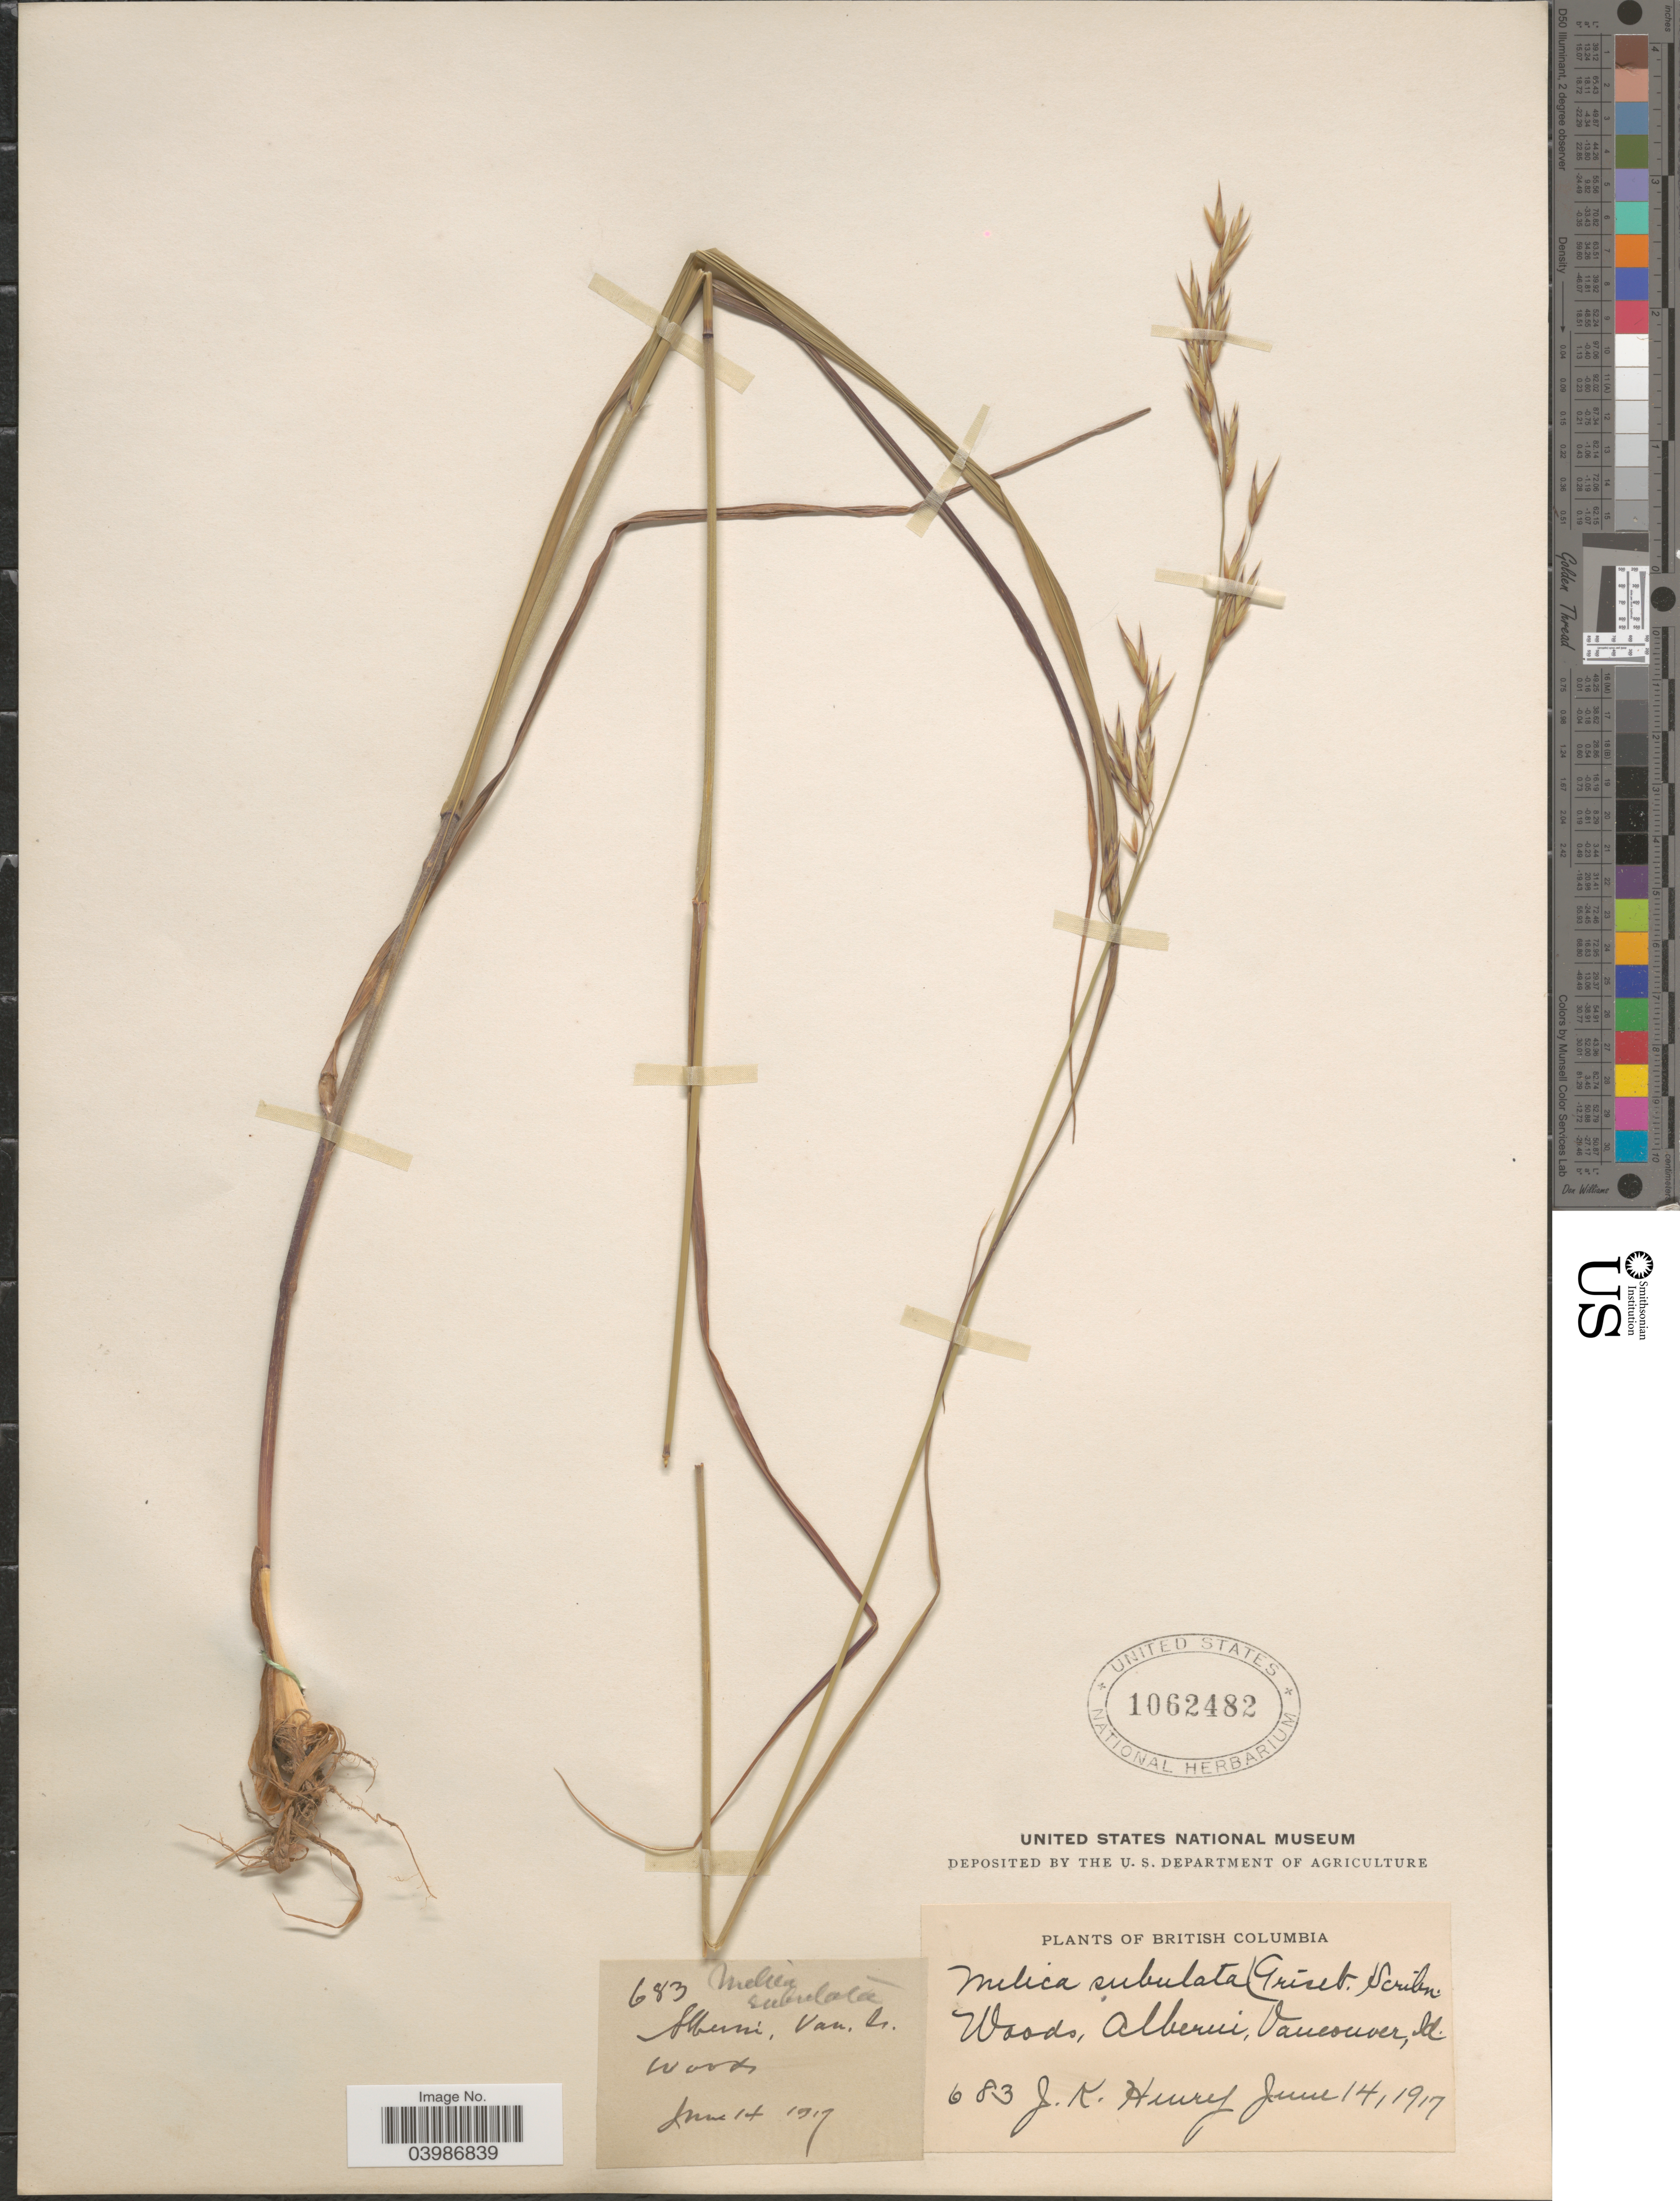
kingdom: Plantae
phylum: Tracheophyta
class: Liliopsida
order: Poales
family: Poaceae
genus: Melica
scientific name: Melica subulata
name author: (Griseb.) Scribn.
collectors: J. K. Henry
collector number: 683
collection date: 1917-06-14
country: Canada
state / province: British Columbia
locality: Woods, Alberni, Vancouver Id.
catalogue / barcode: US 1062482